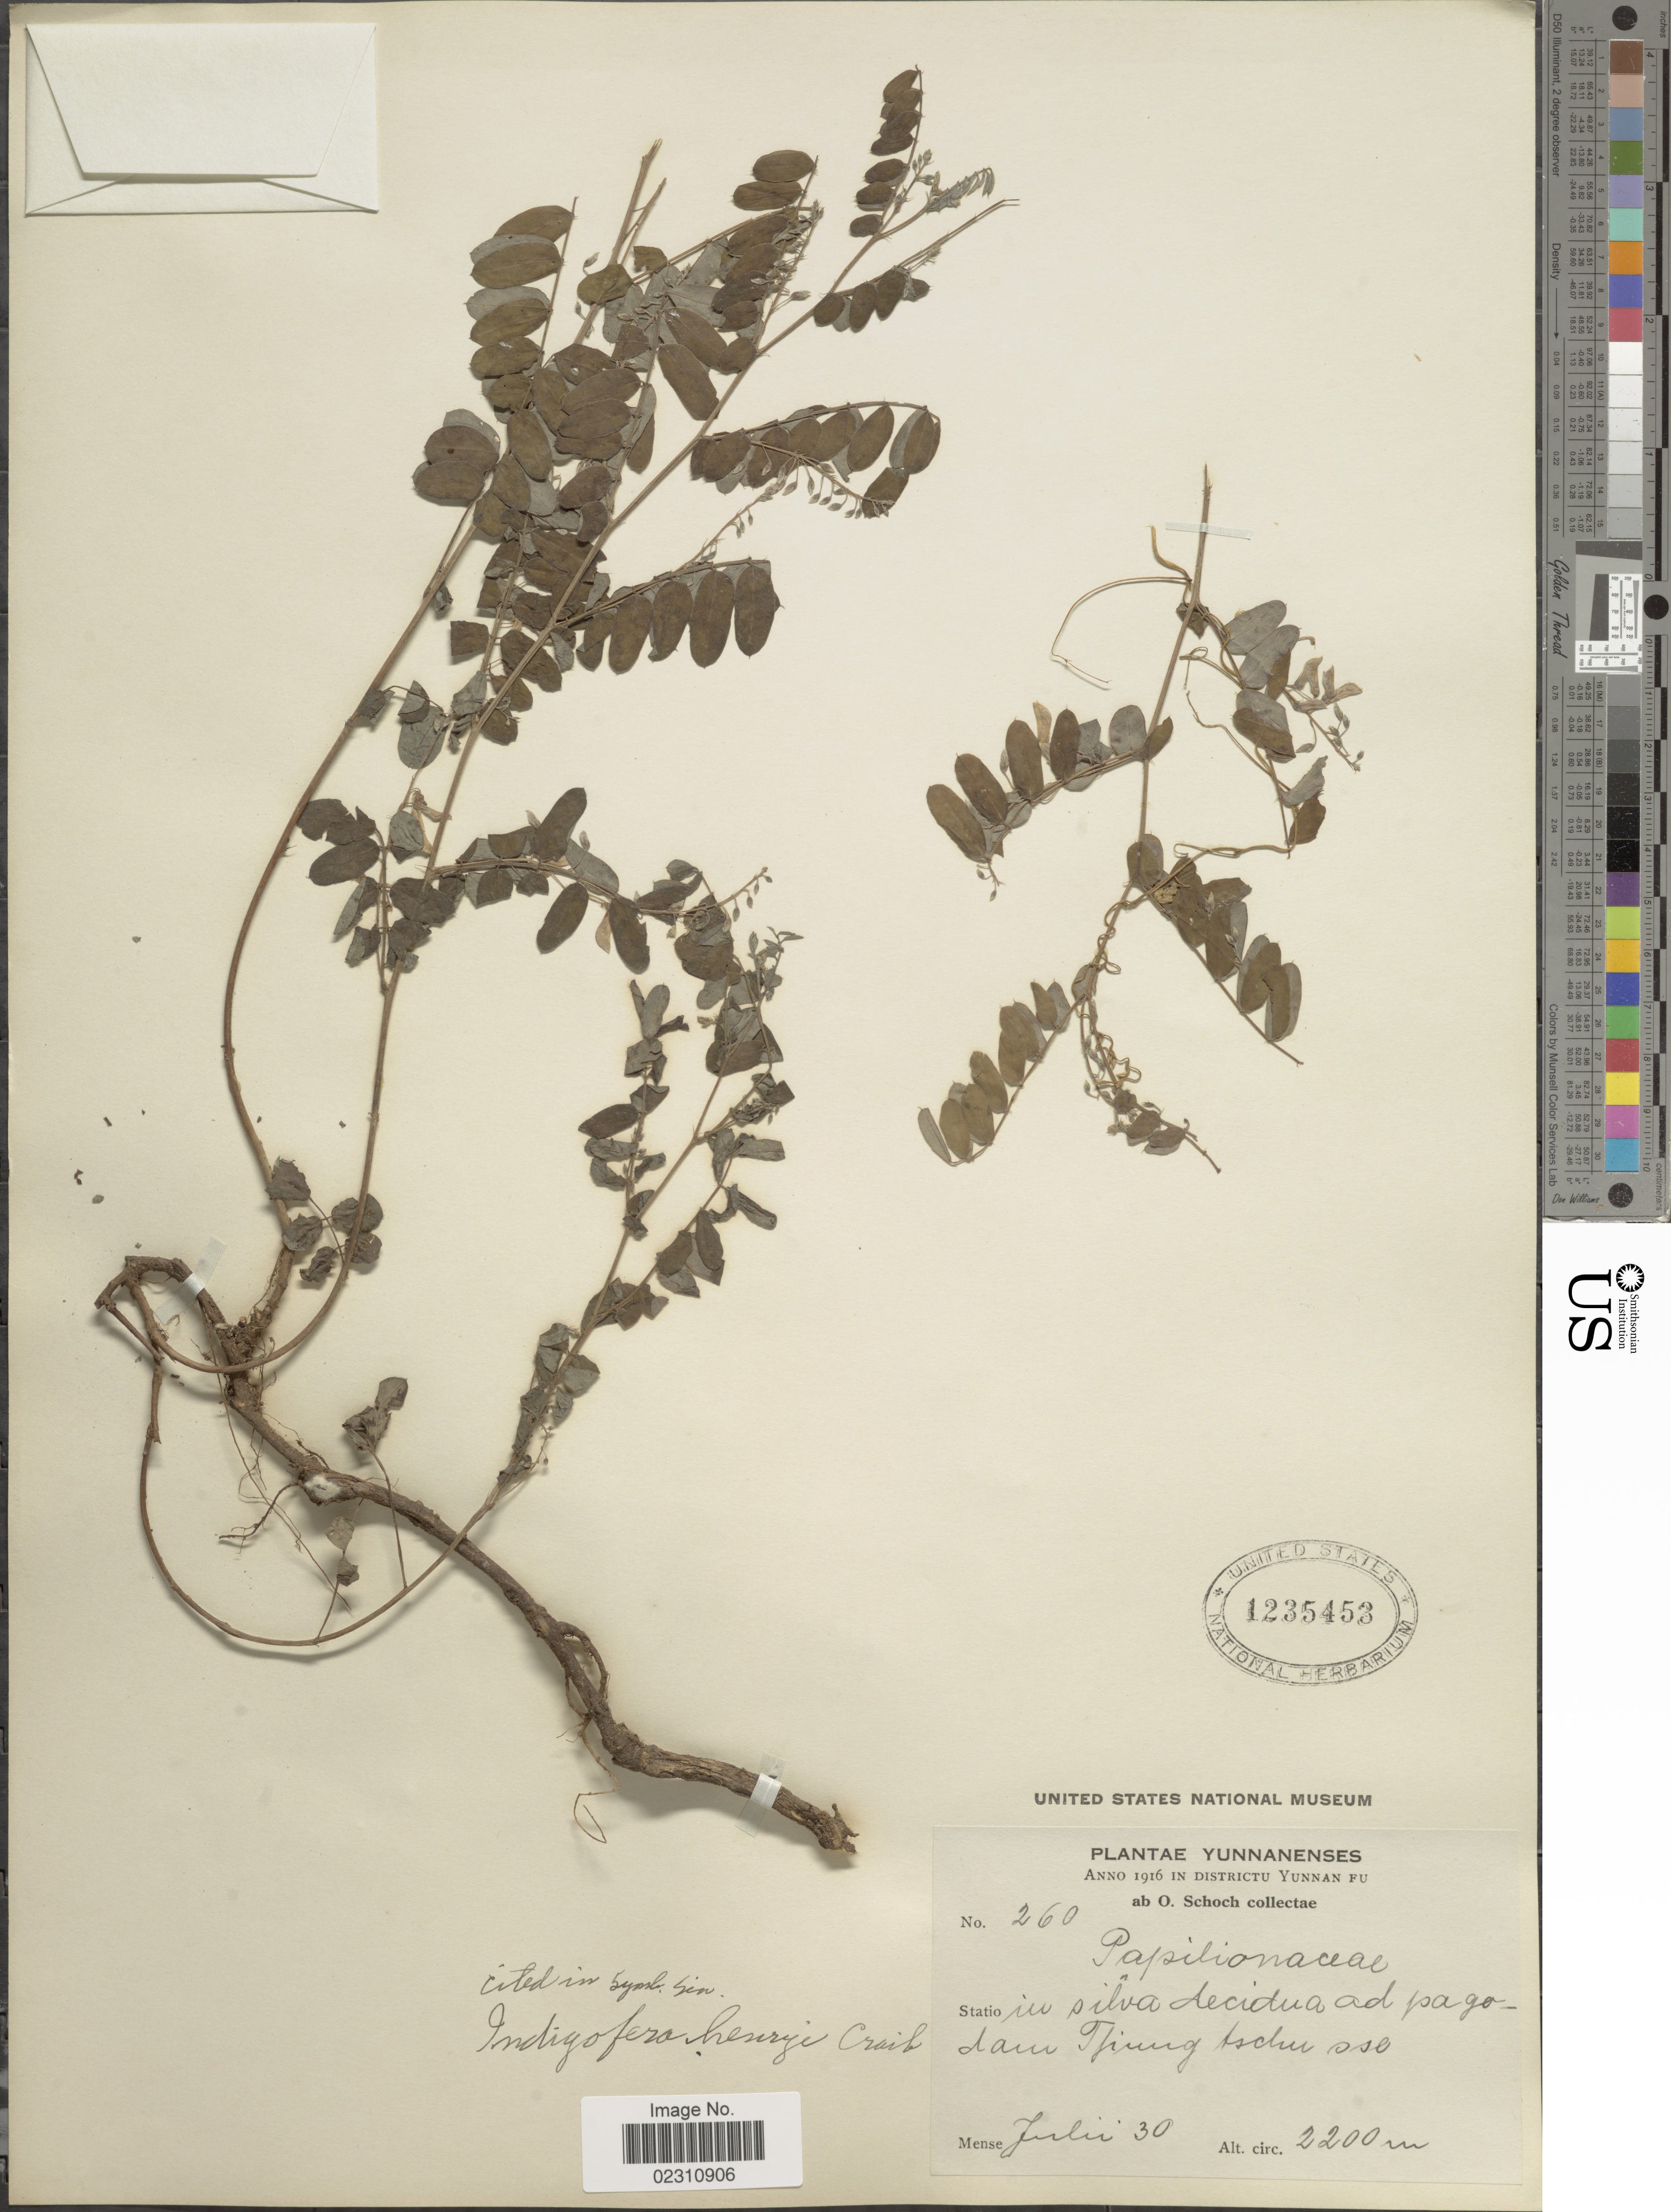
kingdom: Plantae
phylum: Tracheophyta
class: Magnoliopsida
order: Fabales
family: Fabaceae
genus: Indigofera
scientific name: Indigofera henryi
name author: Craib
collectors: O. Schoch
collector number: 260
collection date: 1916-07-30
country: China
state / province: Yunnan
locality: Yunnanenses, Statio in Silva decidua ad pagodam Thing tschu. [interpreted]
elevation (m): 2200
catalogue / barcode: US 1235453